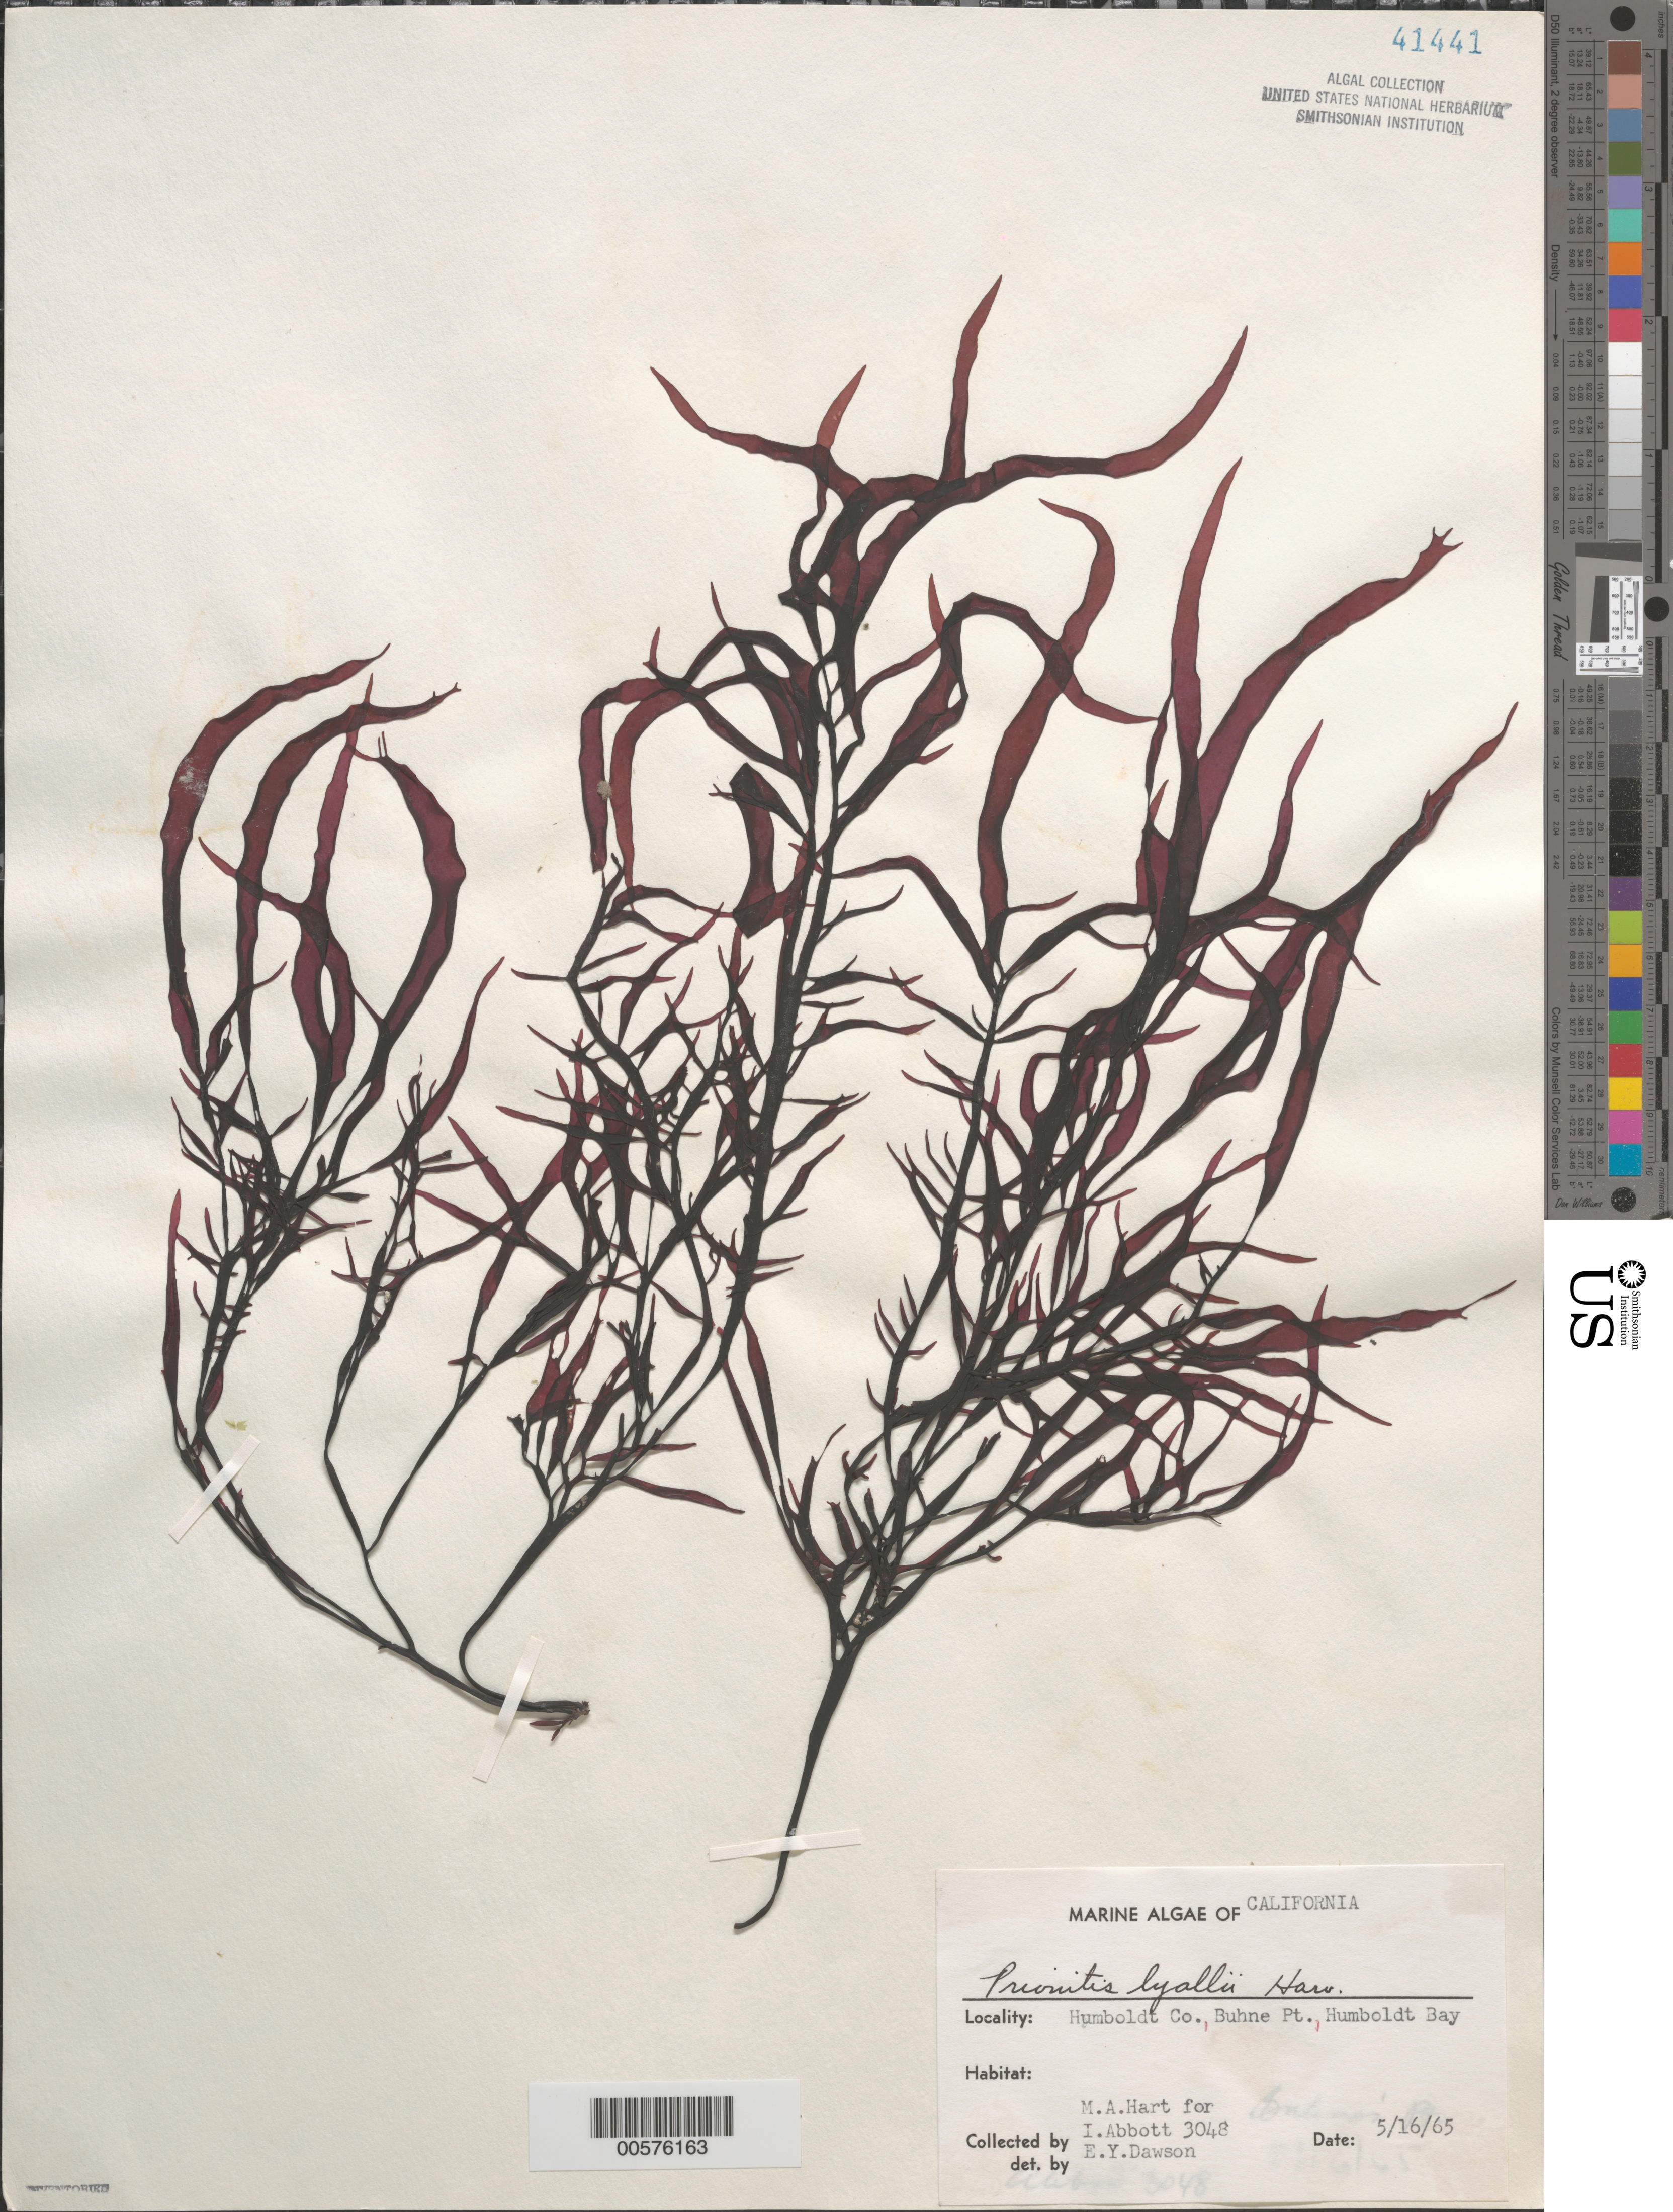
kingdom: Plantae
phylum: Rhodophyta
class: Florideophyceae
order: Cryptonemiales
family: Cryptonemiaceae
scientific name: Prionitis sternbergii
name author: (C. Agardh) J. Agardh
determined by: Algae name updating Project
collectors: M. A. Hart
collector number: IAA 3048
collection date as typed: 16 May 1965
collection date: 1965-05-16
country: United States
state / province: California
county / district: Humboldt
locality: Buhne Point, Humboldt Bay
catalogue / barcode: US 41441